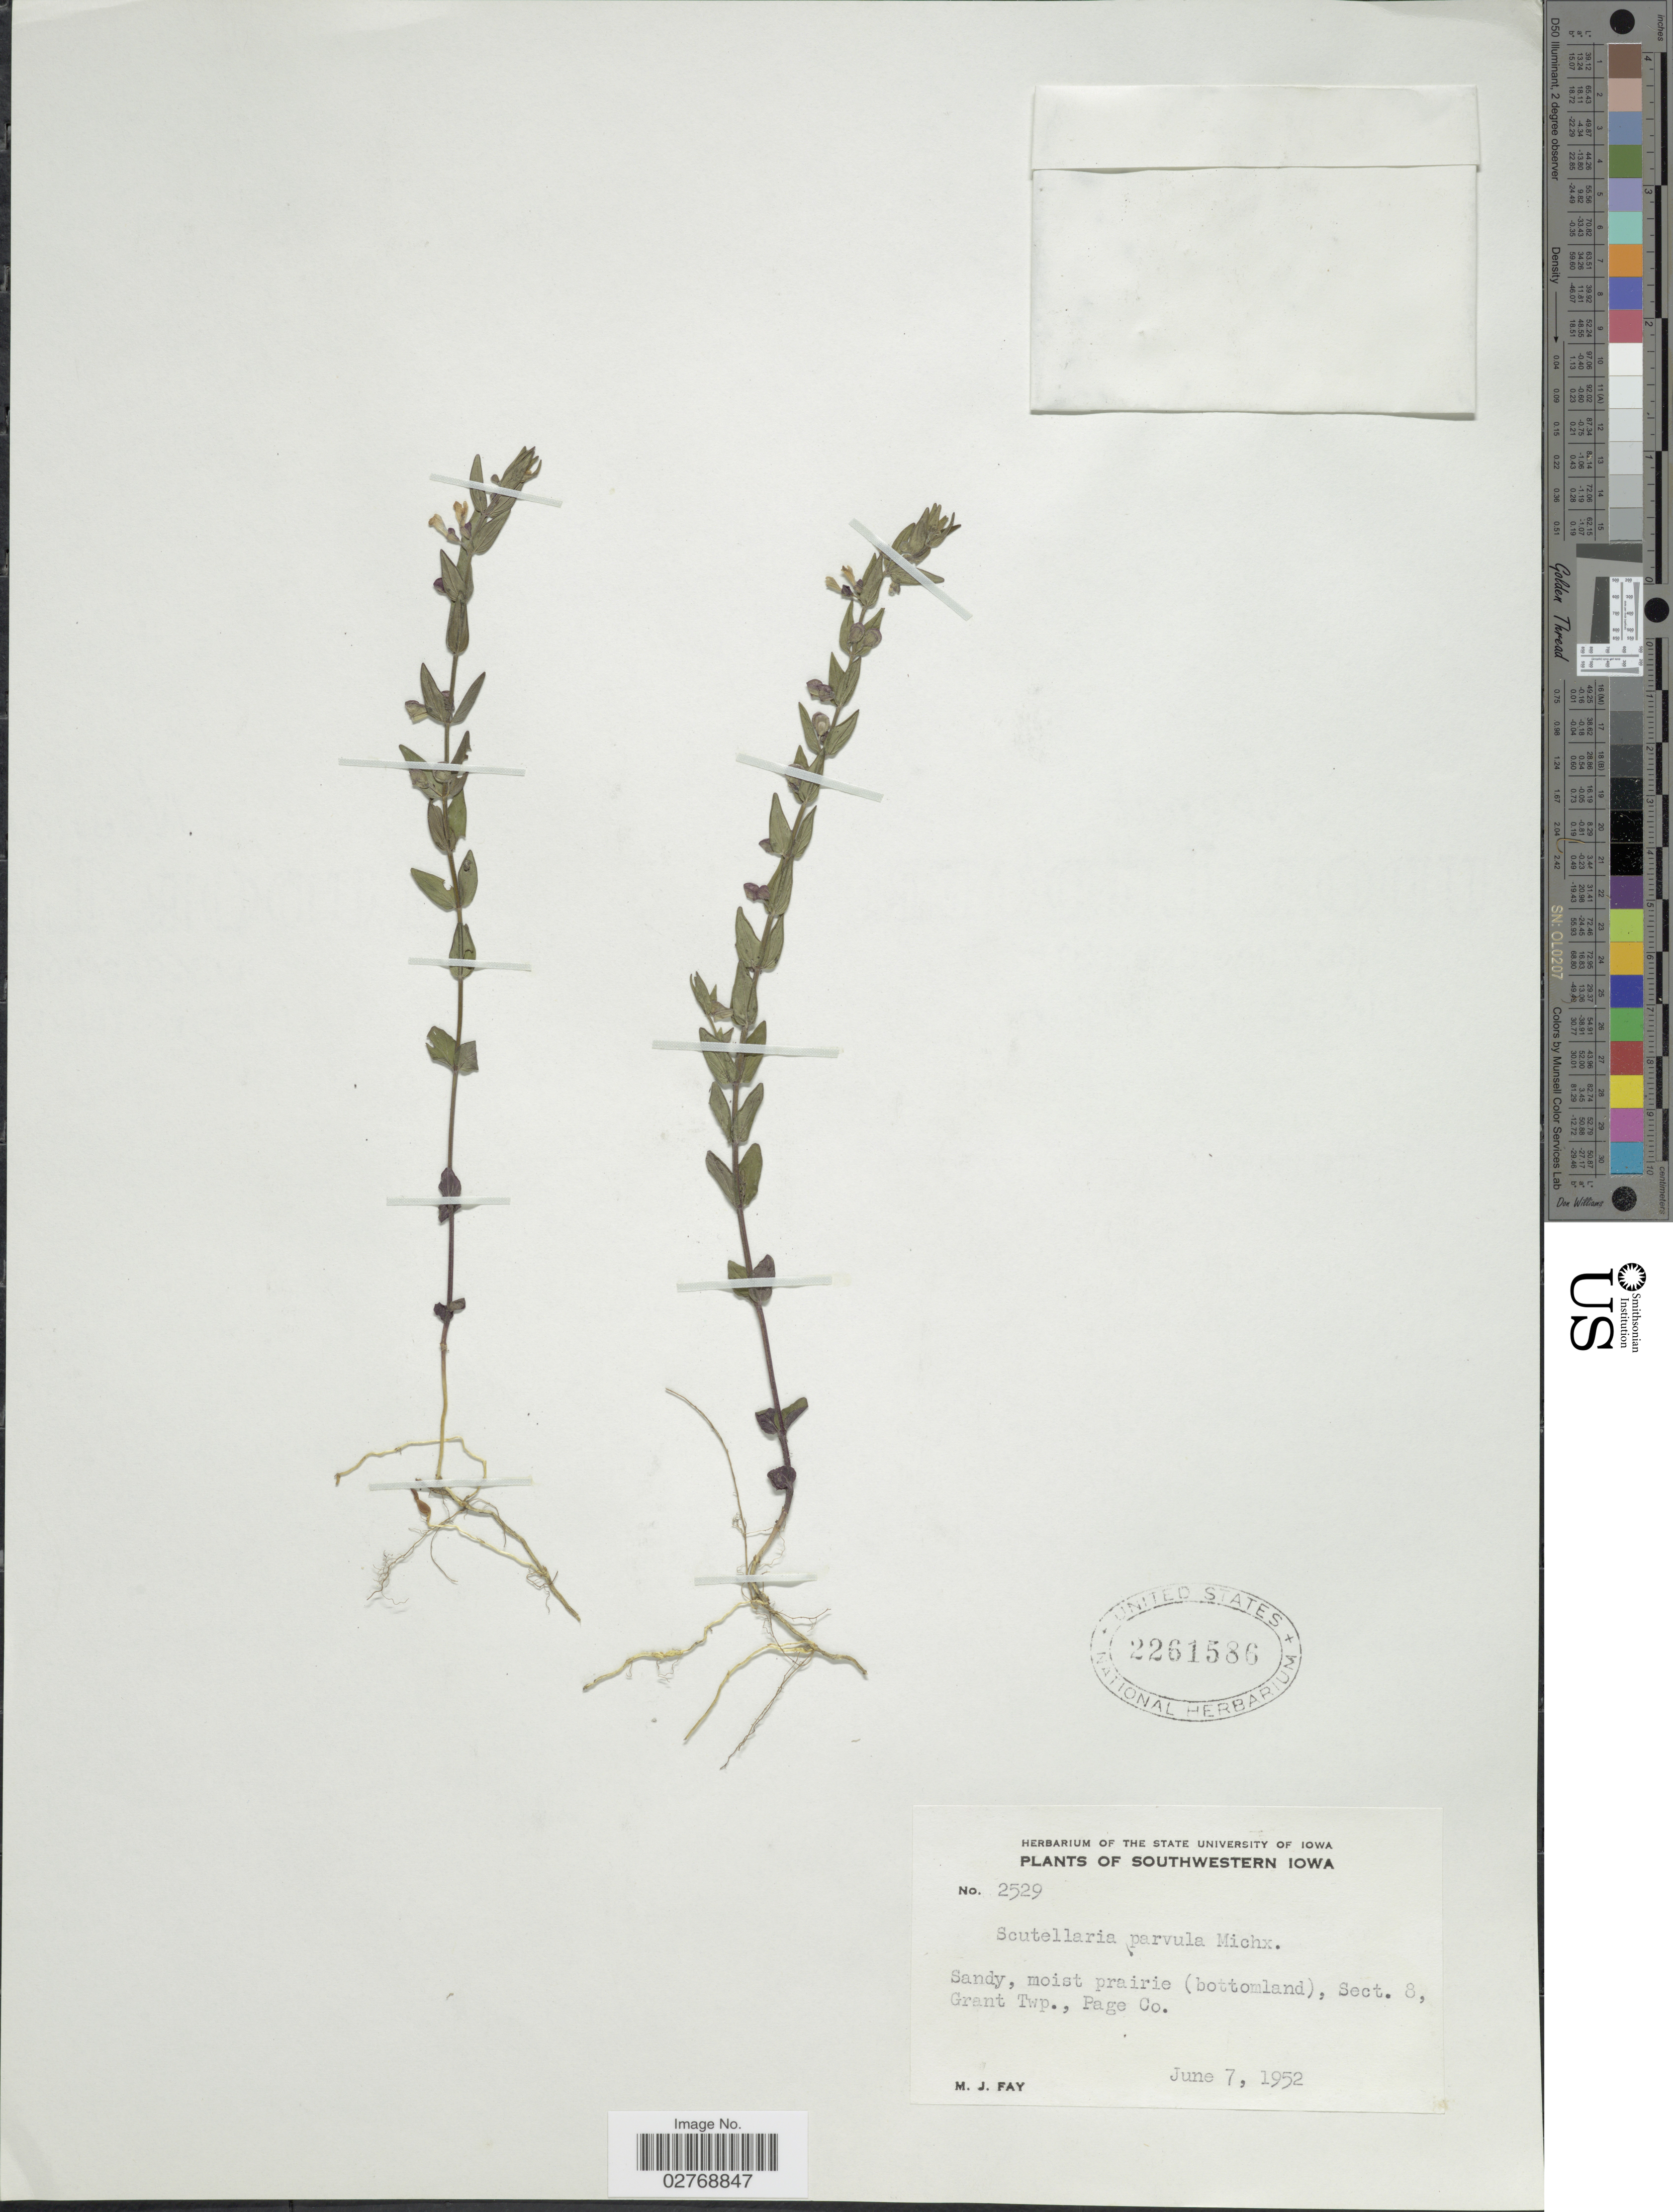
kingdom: Plantae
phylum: Tracheophyta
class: Magnoliopsida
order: Lamiales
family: Lamiaceae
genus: Scutellaria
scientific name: Scutellaria parvula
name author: Michx.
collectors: M. Fay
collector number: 2529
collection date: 1952-06-07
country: United States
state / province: Iowa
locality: Southwestern Iowa. Sect. 8, Grant Twp., Page Co.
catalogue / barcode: US 2261586